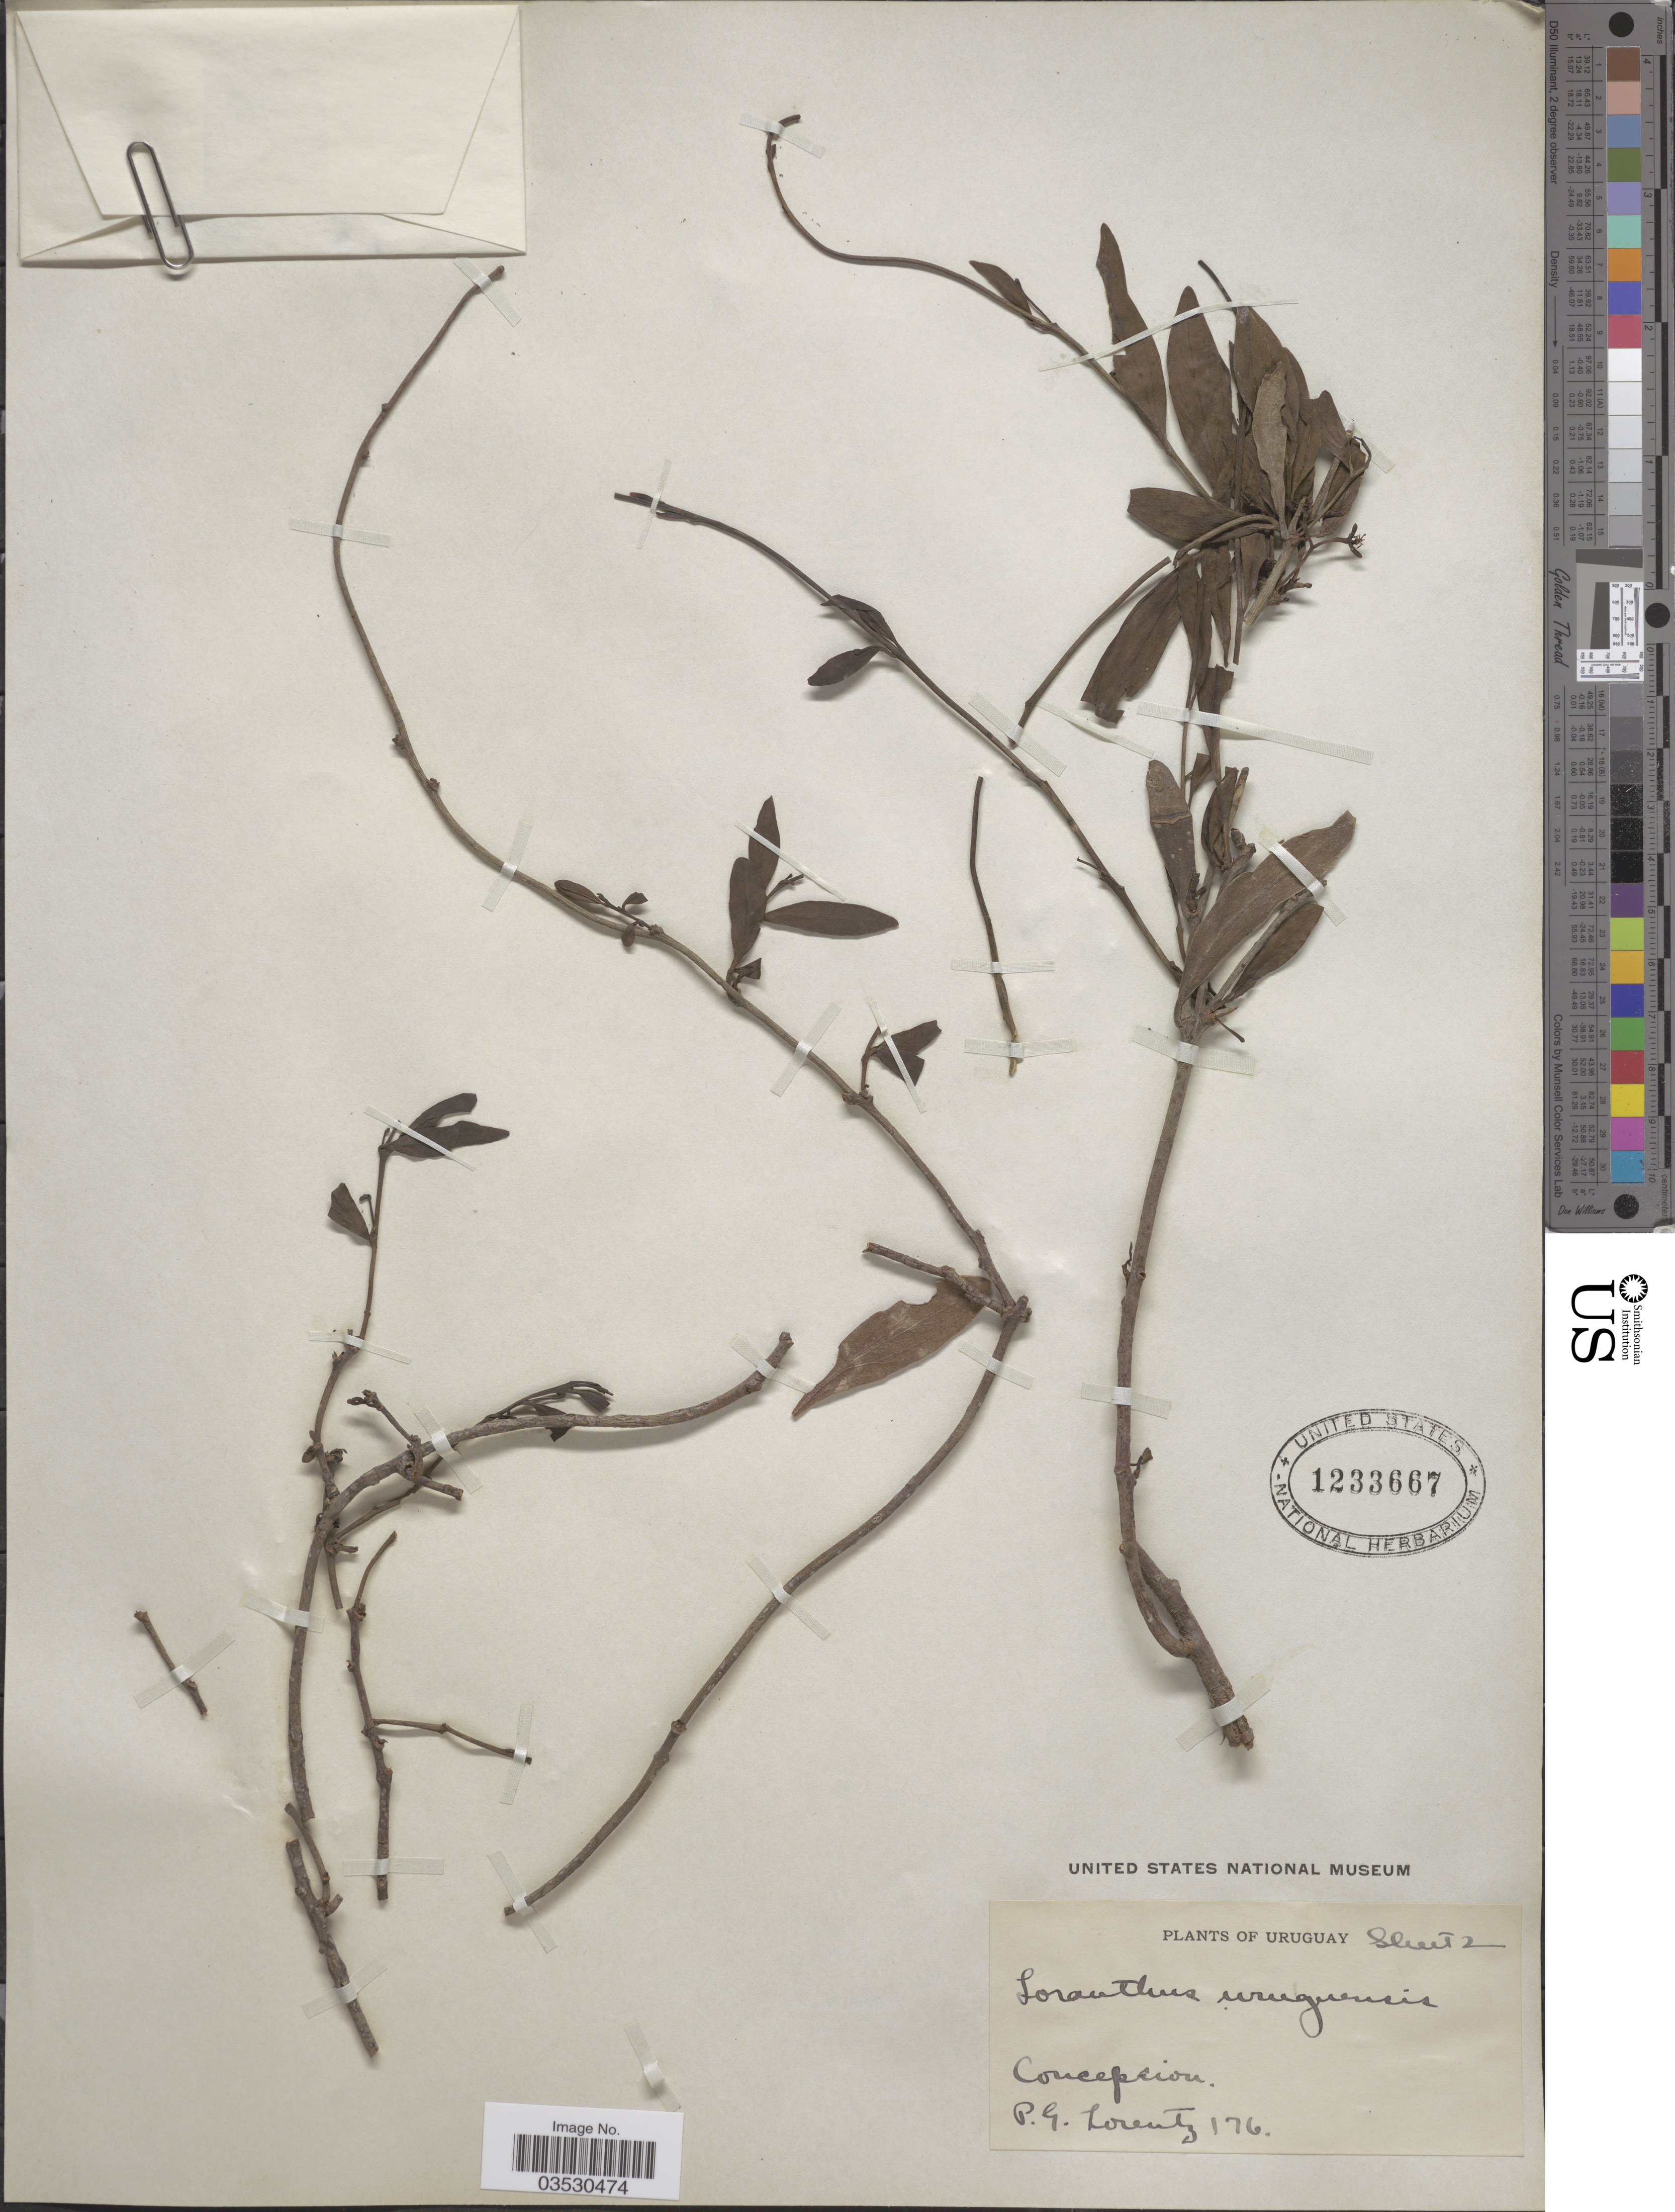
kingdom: Plantae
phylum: Tracheophyta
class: Magnoliopsida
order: Santalales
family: Loranthaceae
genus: Struthanthus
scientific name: Struthanthus uraguensis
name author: G. Don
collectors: P. G. Lorentz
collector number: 176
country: Uruguay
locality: Concepcion.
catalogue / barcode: US 1233667